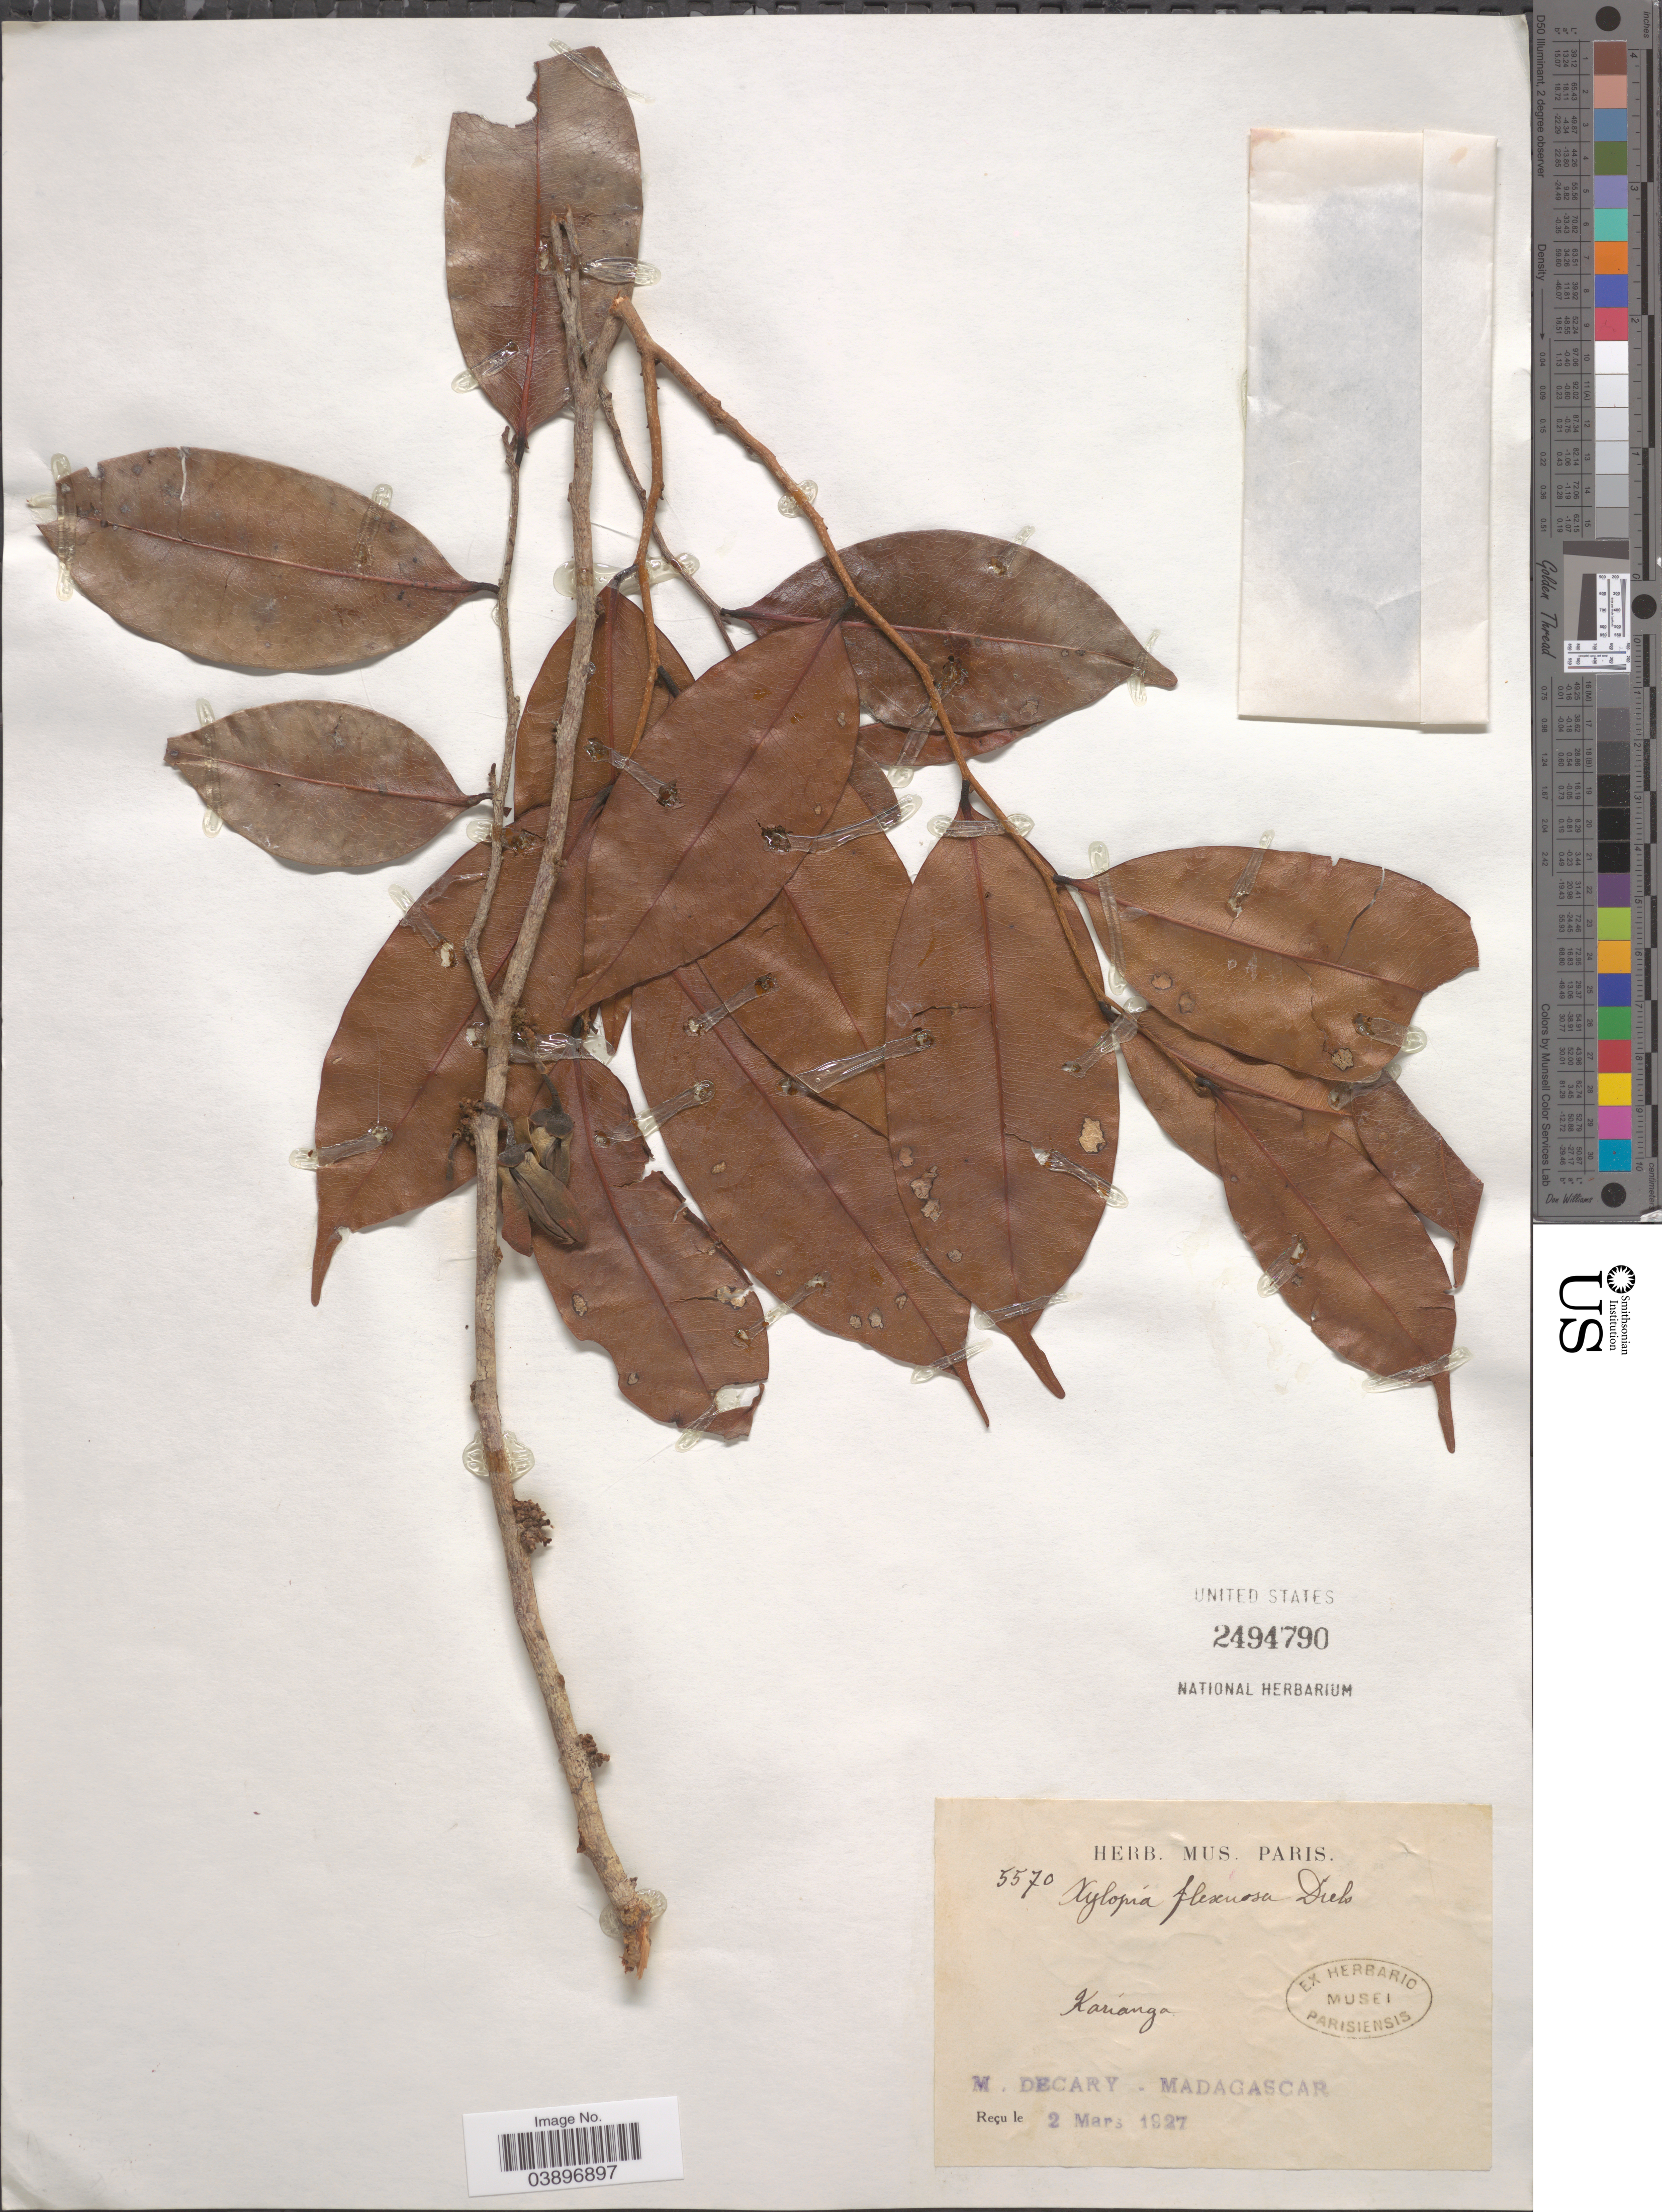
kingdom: Plantae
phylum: Tracheophyta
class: Magnoliopsida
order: Magnoliales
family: Annonaceae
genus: Xylopia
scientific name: Xylopia flexuosa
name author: Diels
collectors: R. Decary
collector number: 5570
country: Madagascar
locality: Karianga.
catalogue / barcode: US 2494790